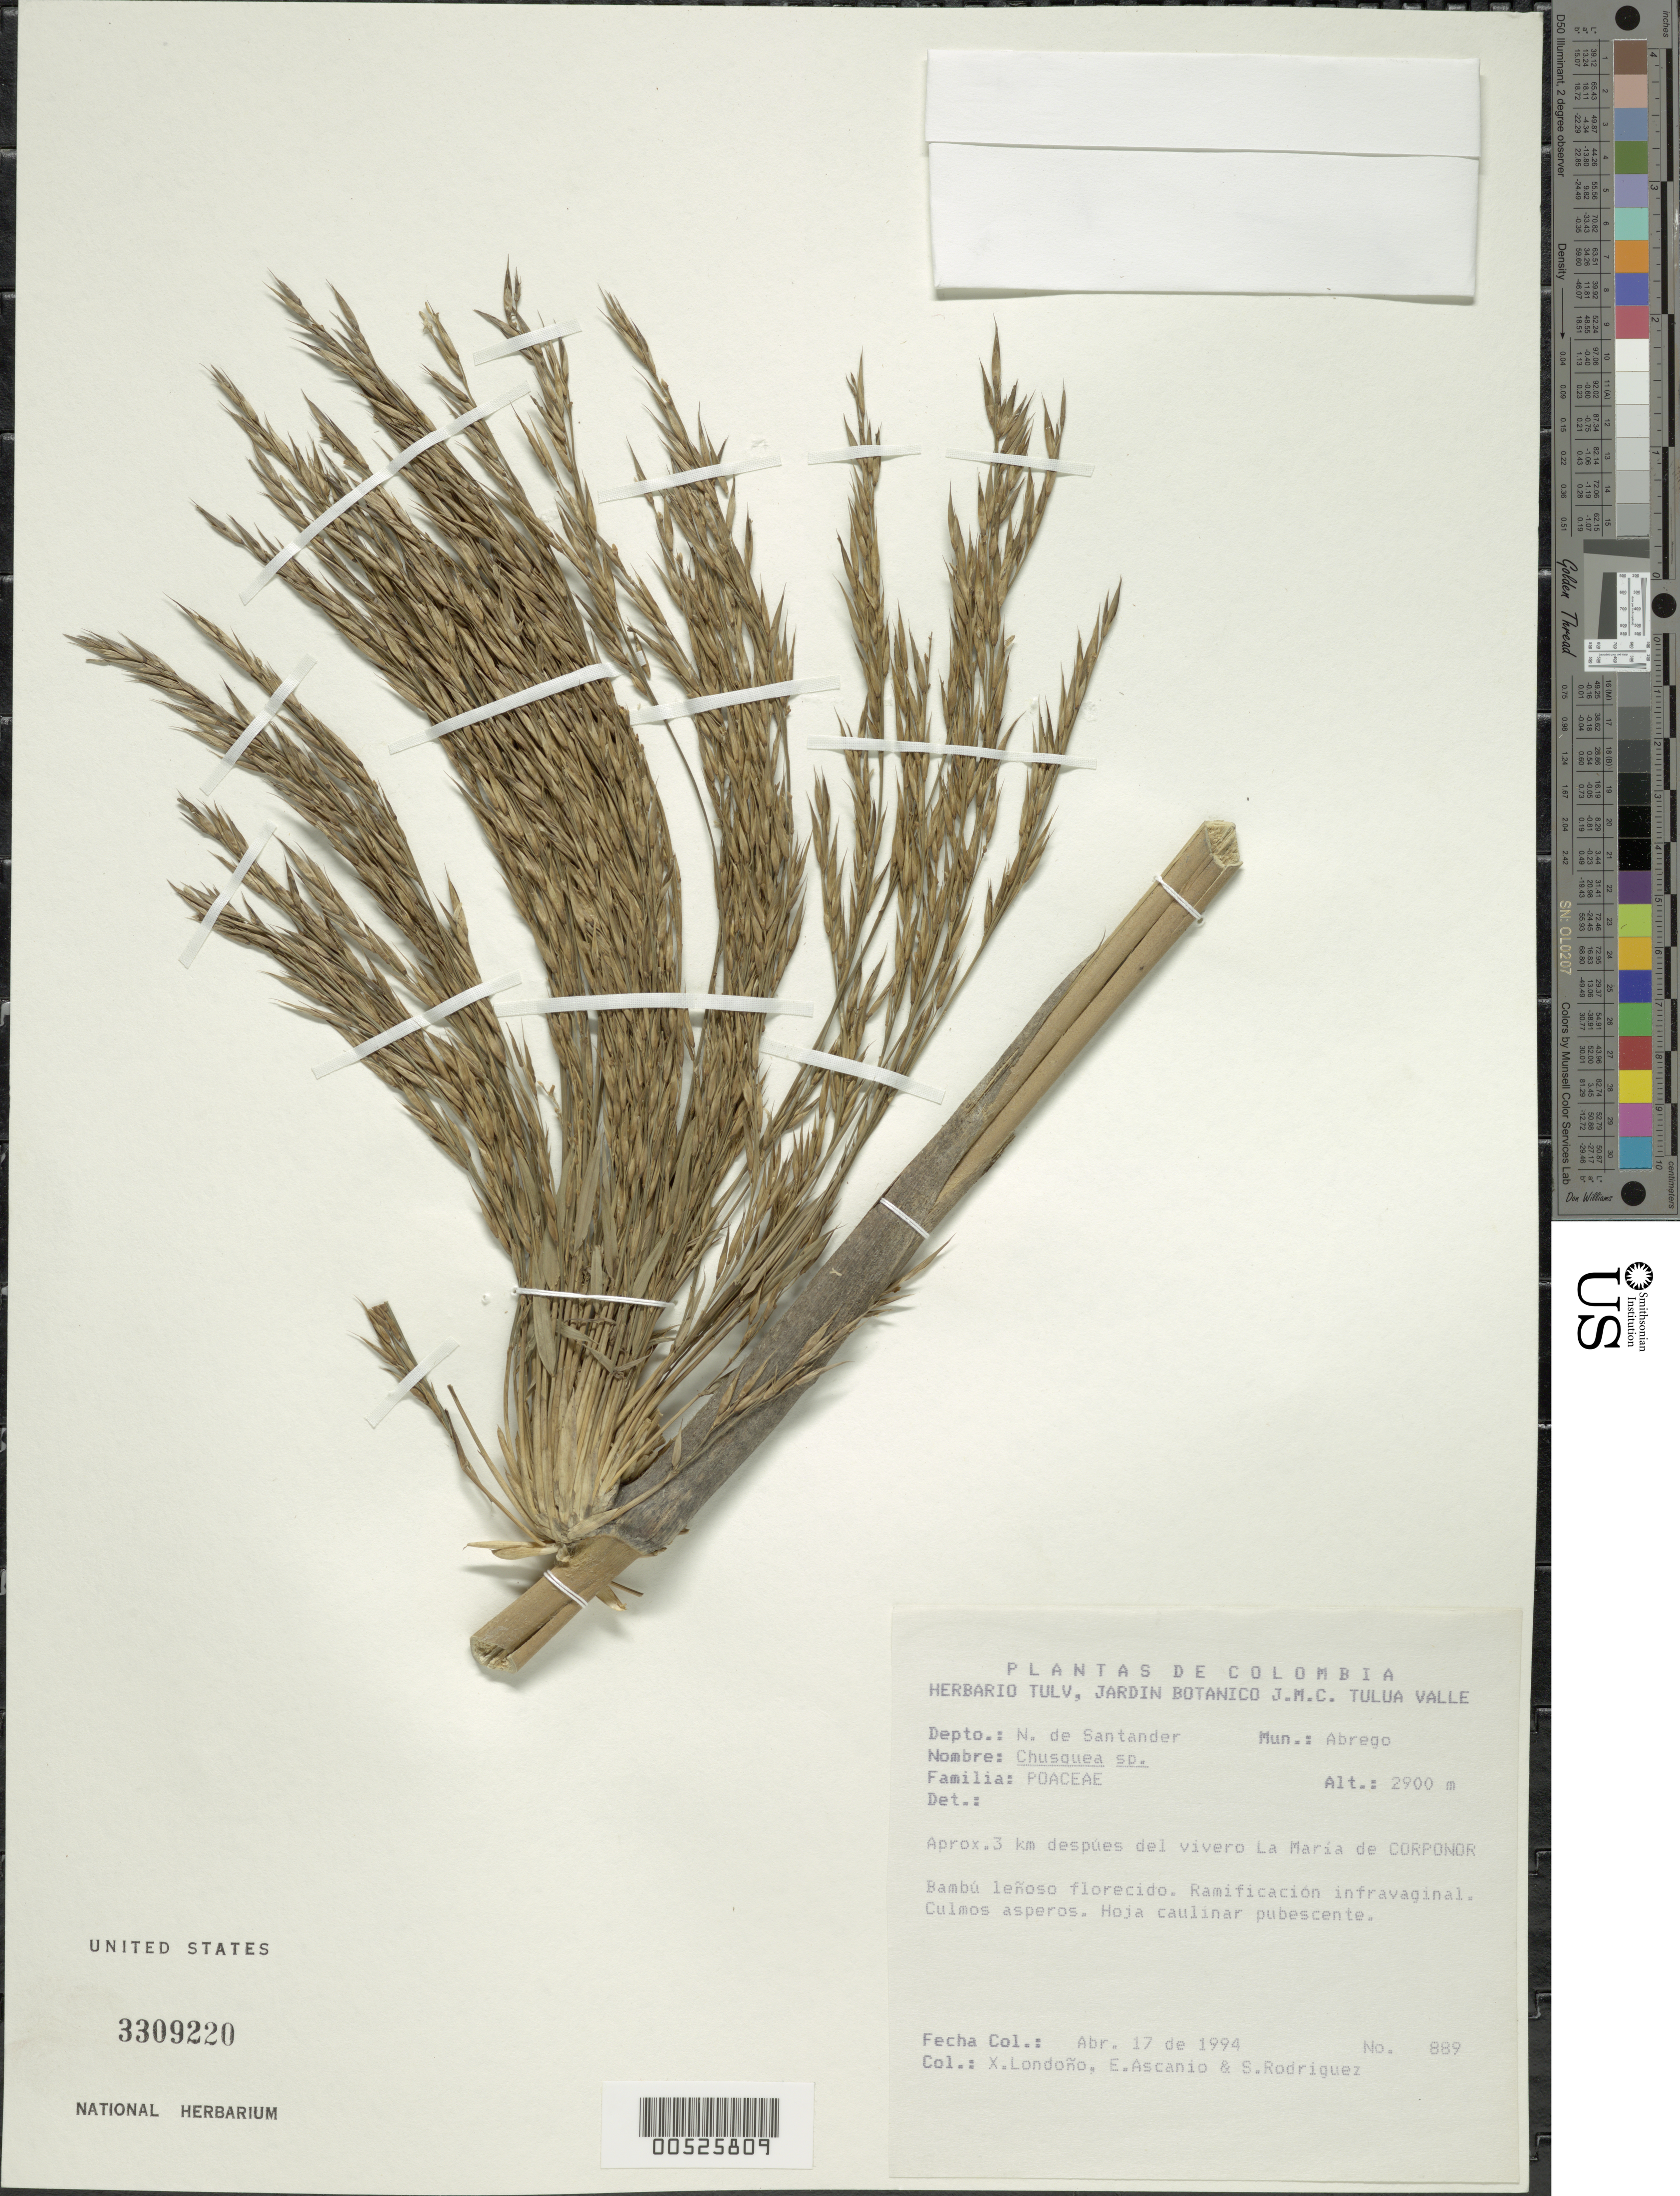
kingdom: Plantae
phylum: Tracheophyta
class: Liliopsida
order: Poales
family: Poaceae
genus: Chusquea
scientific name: Chusquea sp.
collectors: X. Londoño, E. Ascanio & S. Rodriguez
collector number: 889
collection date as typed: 17 Apr 1994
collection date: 1994-04-17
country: Colombia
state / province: Norte de Santander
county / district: Ábrego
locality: Aprox. 3 km Despues del Vivero la Maria de Componor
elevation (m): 2900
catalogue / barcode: US 3309220